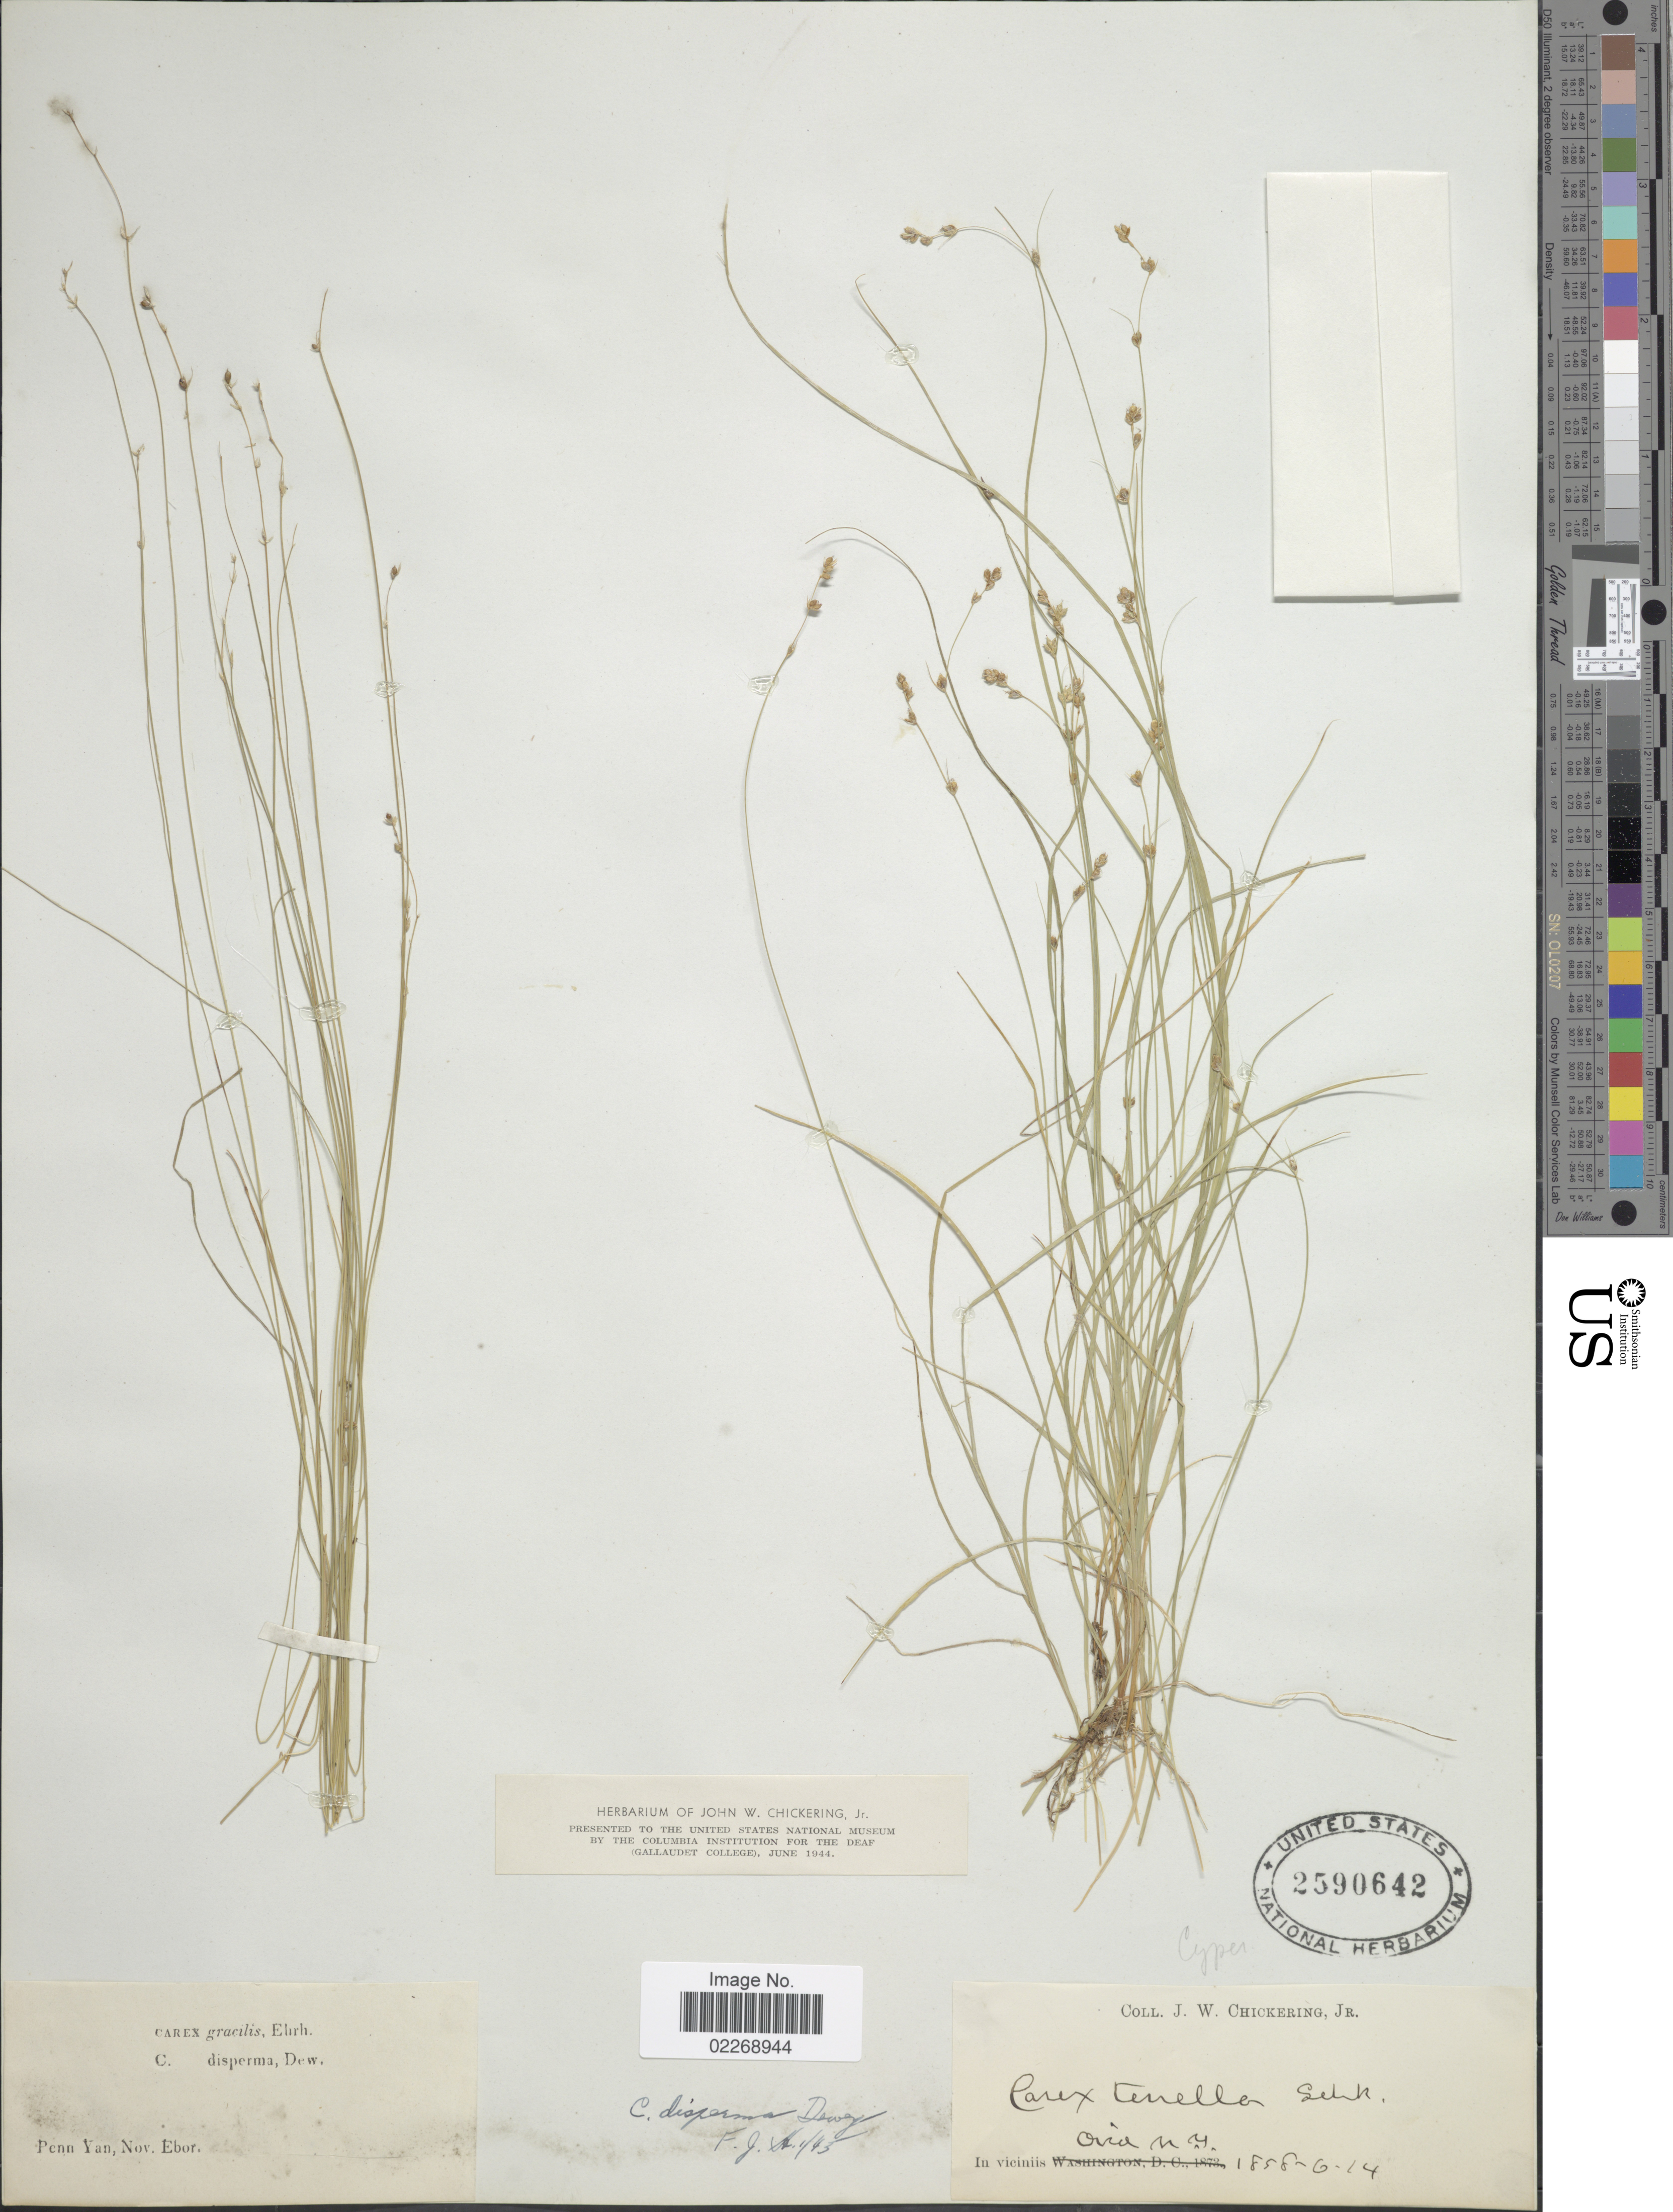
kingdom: Plantae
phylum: Tracheophyta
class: Liliopsida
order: Poales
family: Cyperaceae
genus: Carex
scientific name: Carex disperma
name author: Dewey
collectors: J. W. Chickering Jr.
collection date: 1858-06-14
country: United States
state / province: New York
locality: Pen Yan, Nov, Ovia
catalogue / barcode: US 2590642